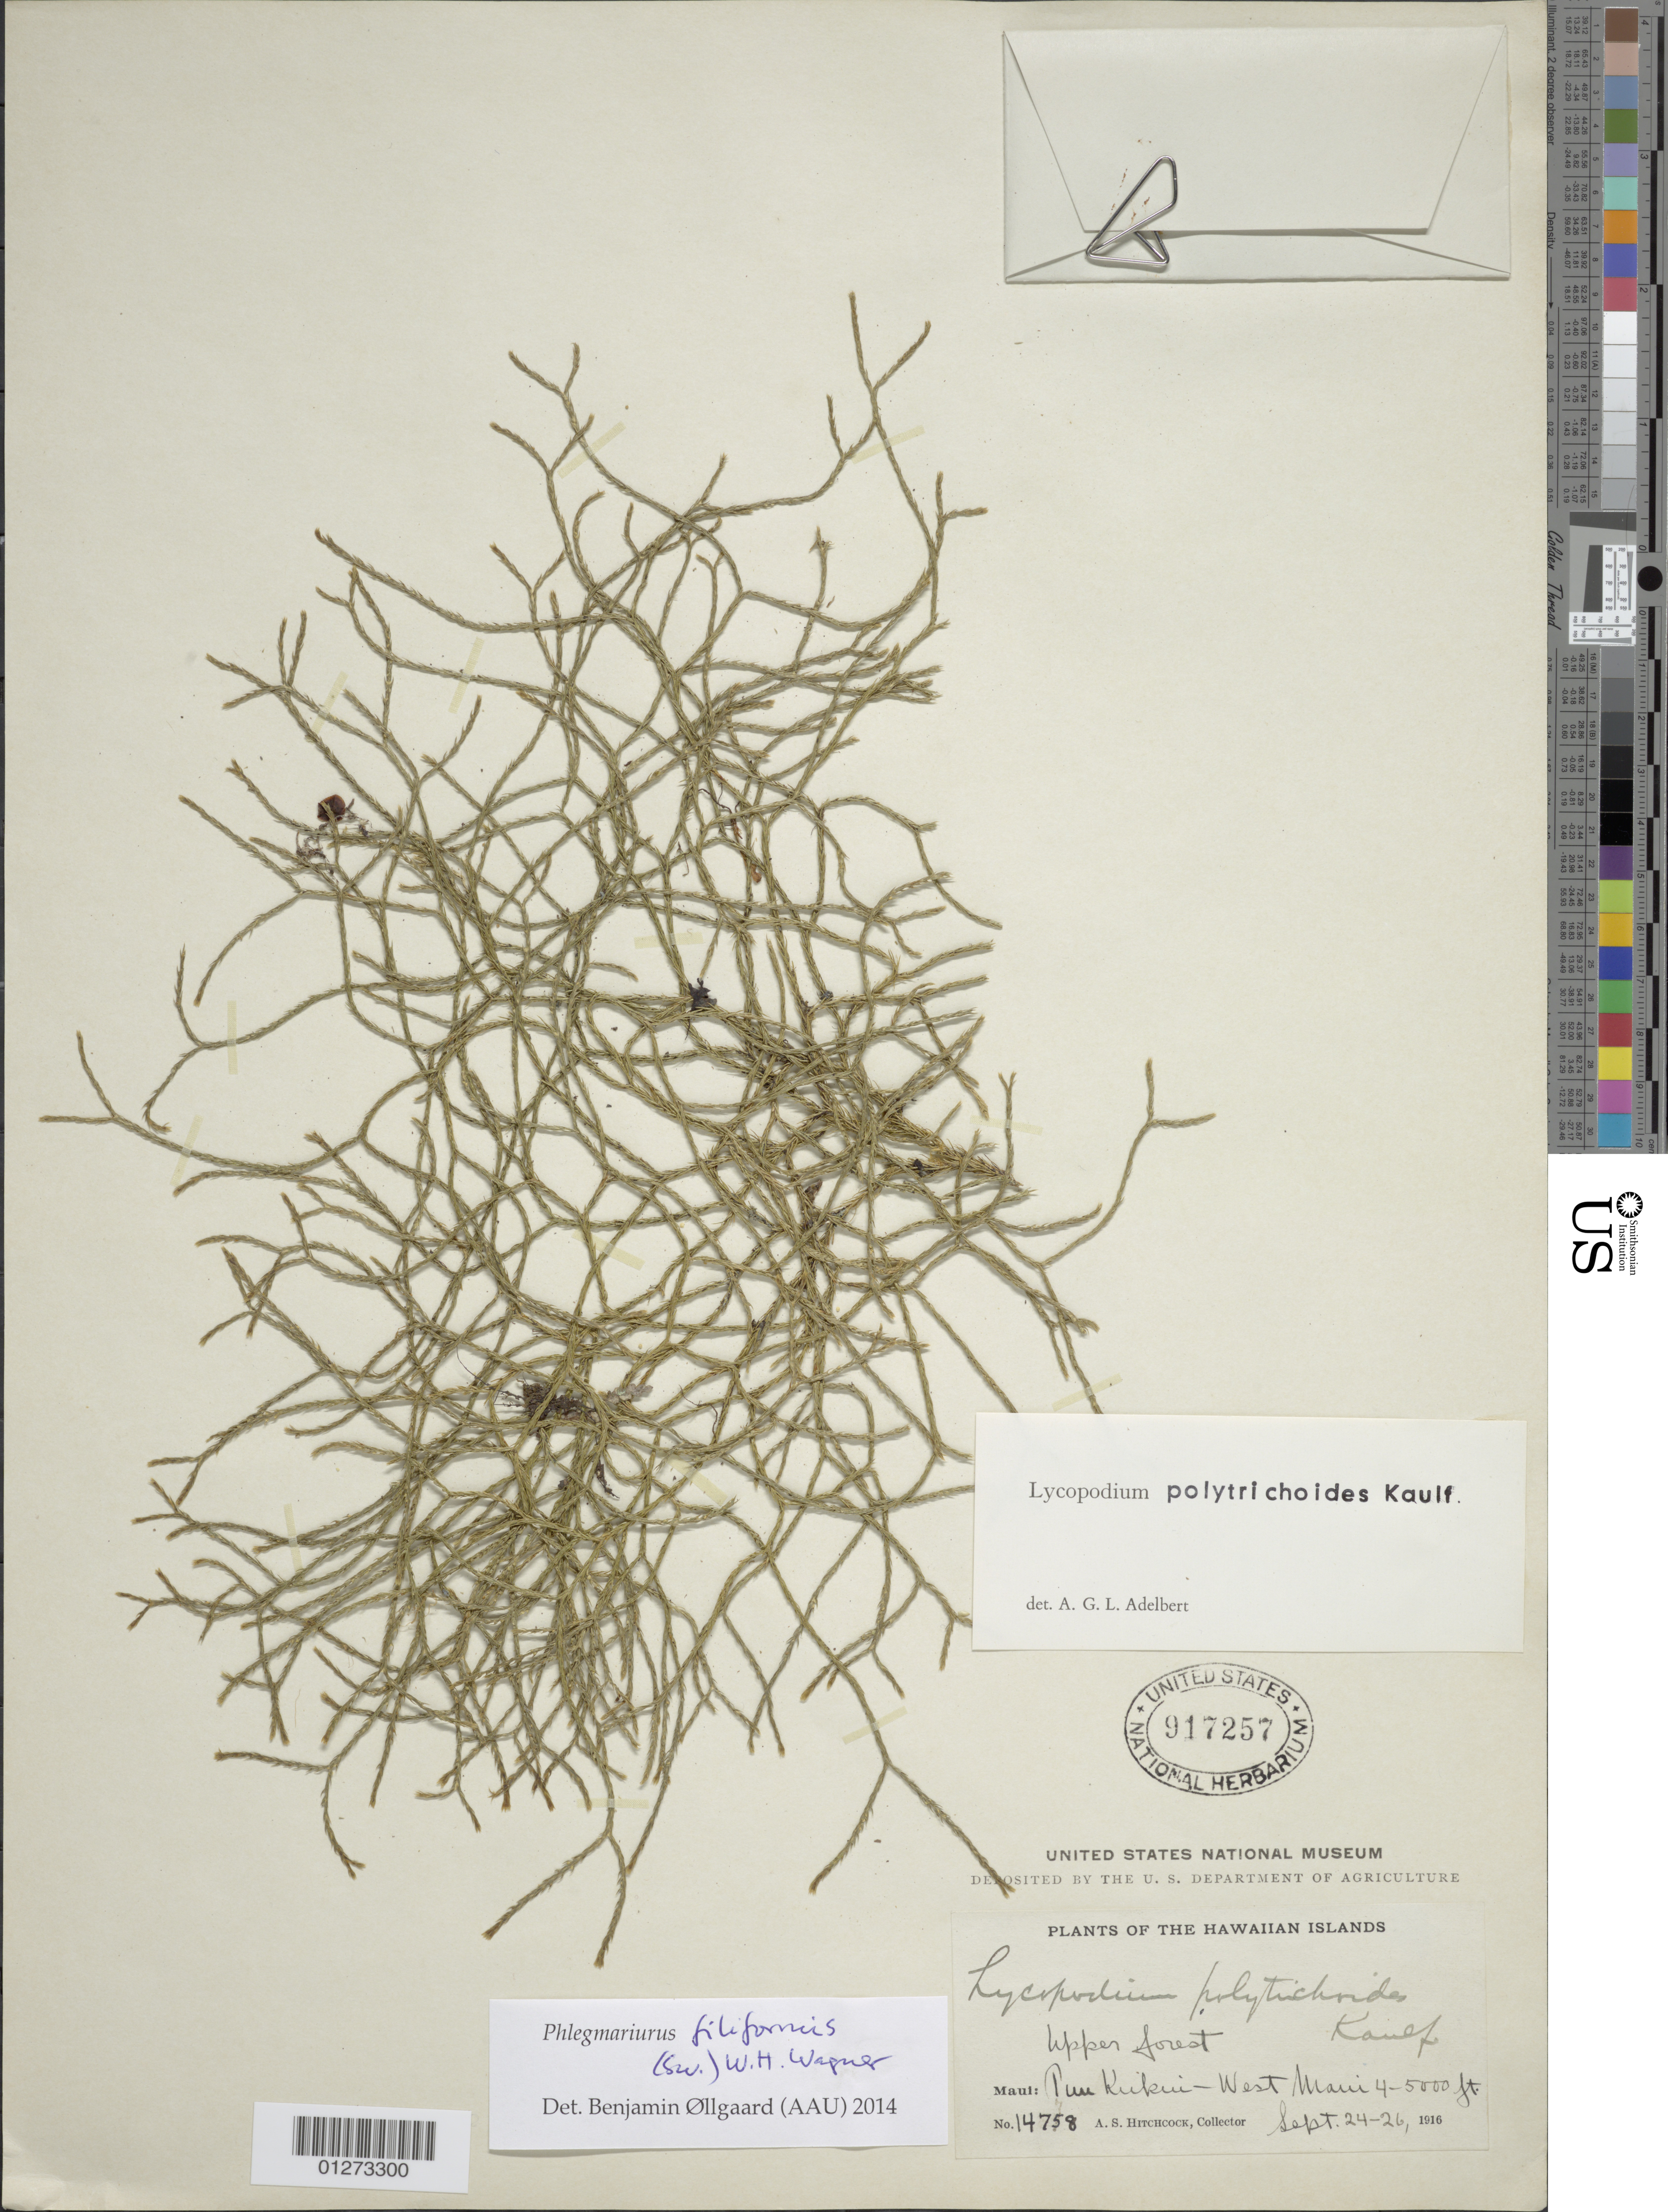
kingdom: Plantae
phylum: Tracheophyta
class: Lycopodiopsida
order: Lycopodiales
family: Lycopodiaceae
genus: Phlegmariurus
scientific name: Phlegmariurus filiformis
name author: (Sw.) W.H. Wagner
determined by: Field, A. R.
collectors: A. S. Hitchcock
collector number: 14758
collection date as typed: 24 Sep 1916 to 26 Sep 1916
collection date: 1916-09-24/1916-09-26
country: United States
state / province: Hawaii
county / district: Maui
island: Maui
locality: Puu Kukui, West Maui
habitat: Upper forest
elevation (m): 1219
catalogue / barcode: US 917257